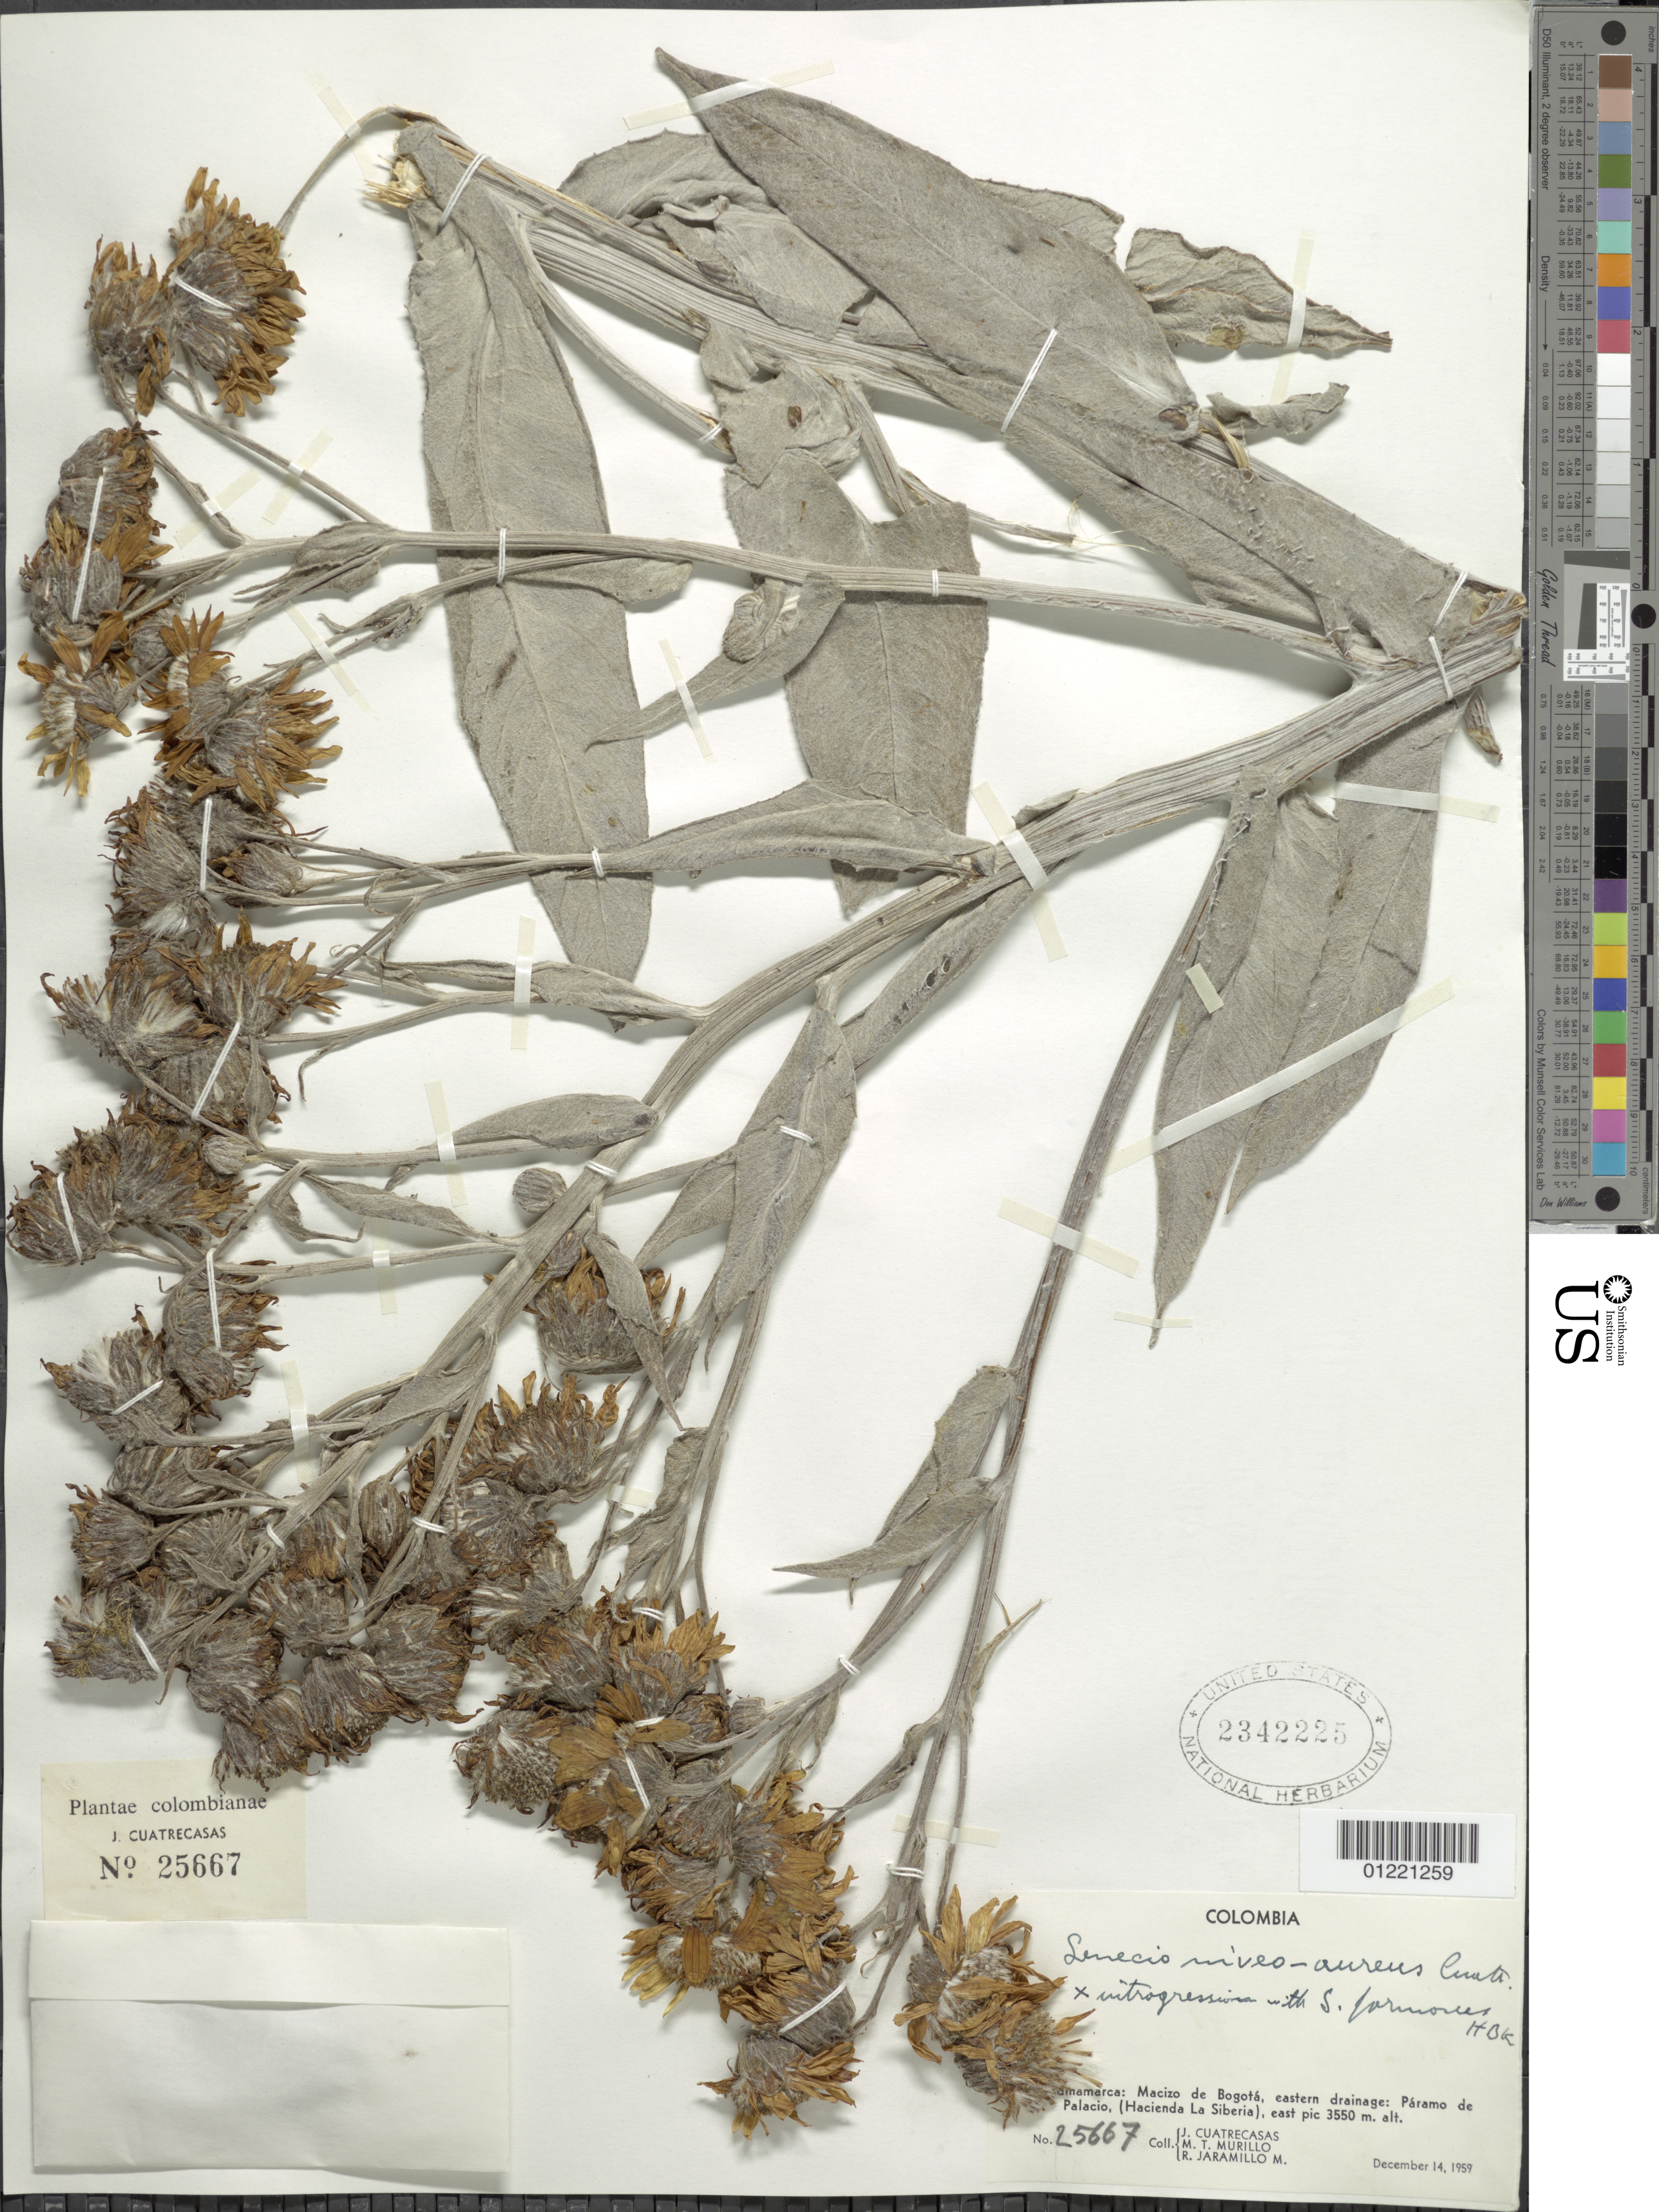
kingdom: Plantae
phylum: Tracheophyta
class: Magnoliopsida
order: Asterales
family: Asteraceae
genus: Senecio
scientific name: Senecio niveo-aureus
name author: Cuatrec.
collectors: J. Cuatrecasas, M. Murillo & R. Jaramillo M.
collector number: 25667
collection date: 1959-12-14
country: Colombia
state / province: Cundinamarca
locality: Macizo de Bogotá, eastern drainage: Páramo de Palacio (Hacienda la Siberia), El Tablón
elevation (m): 3350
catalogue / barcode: US 2342225